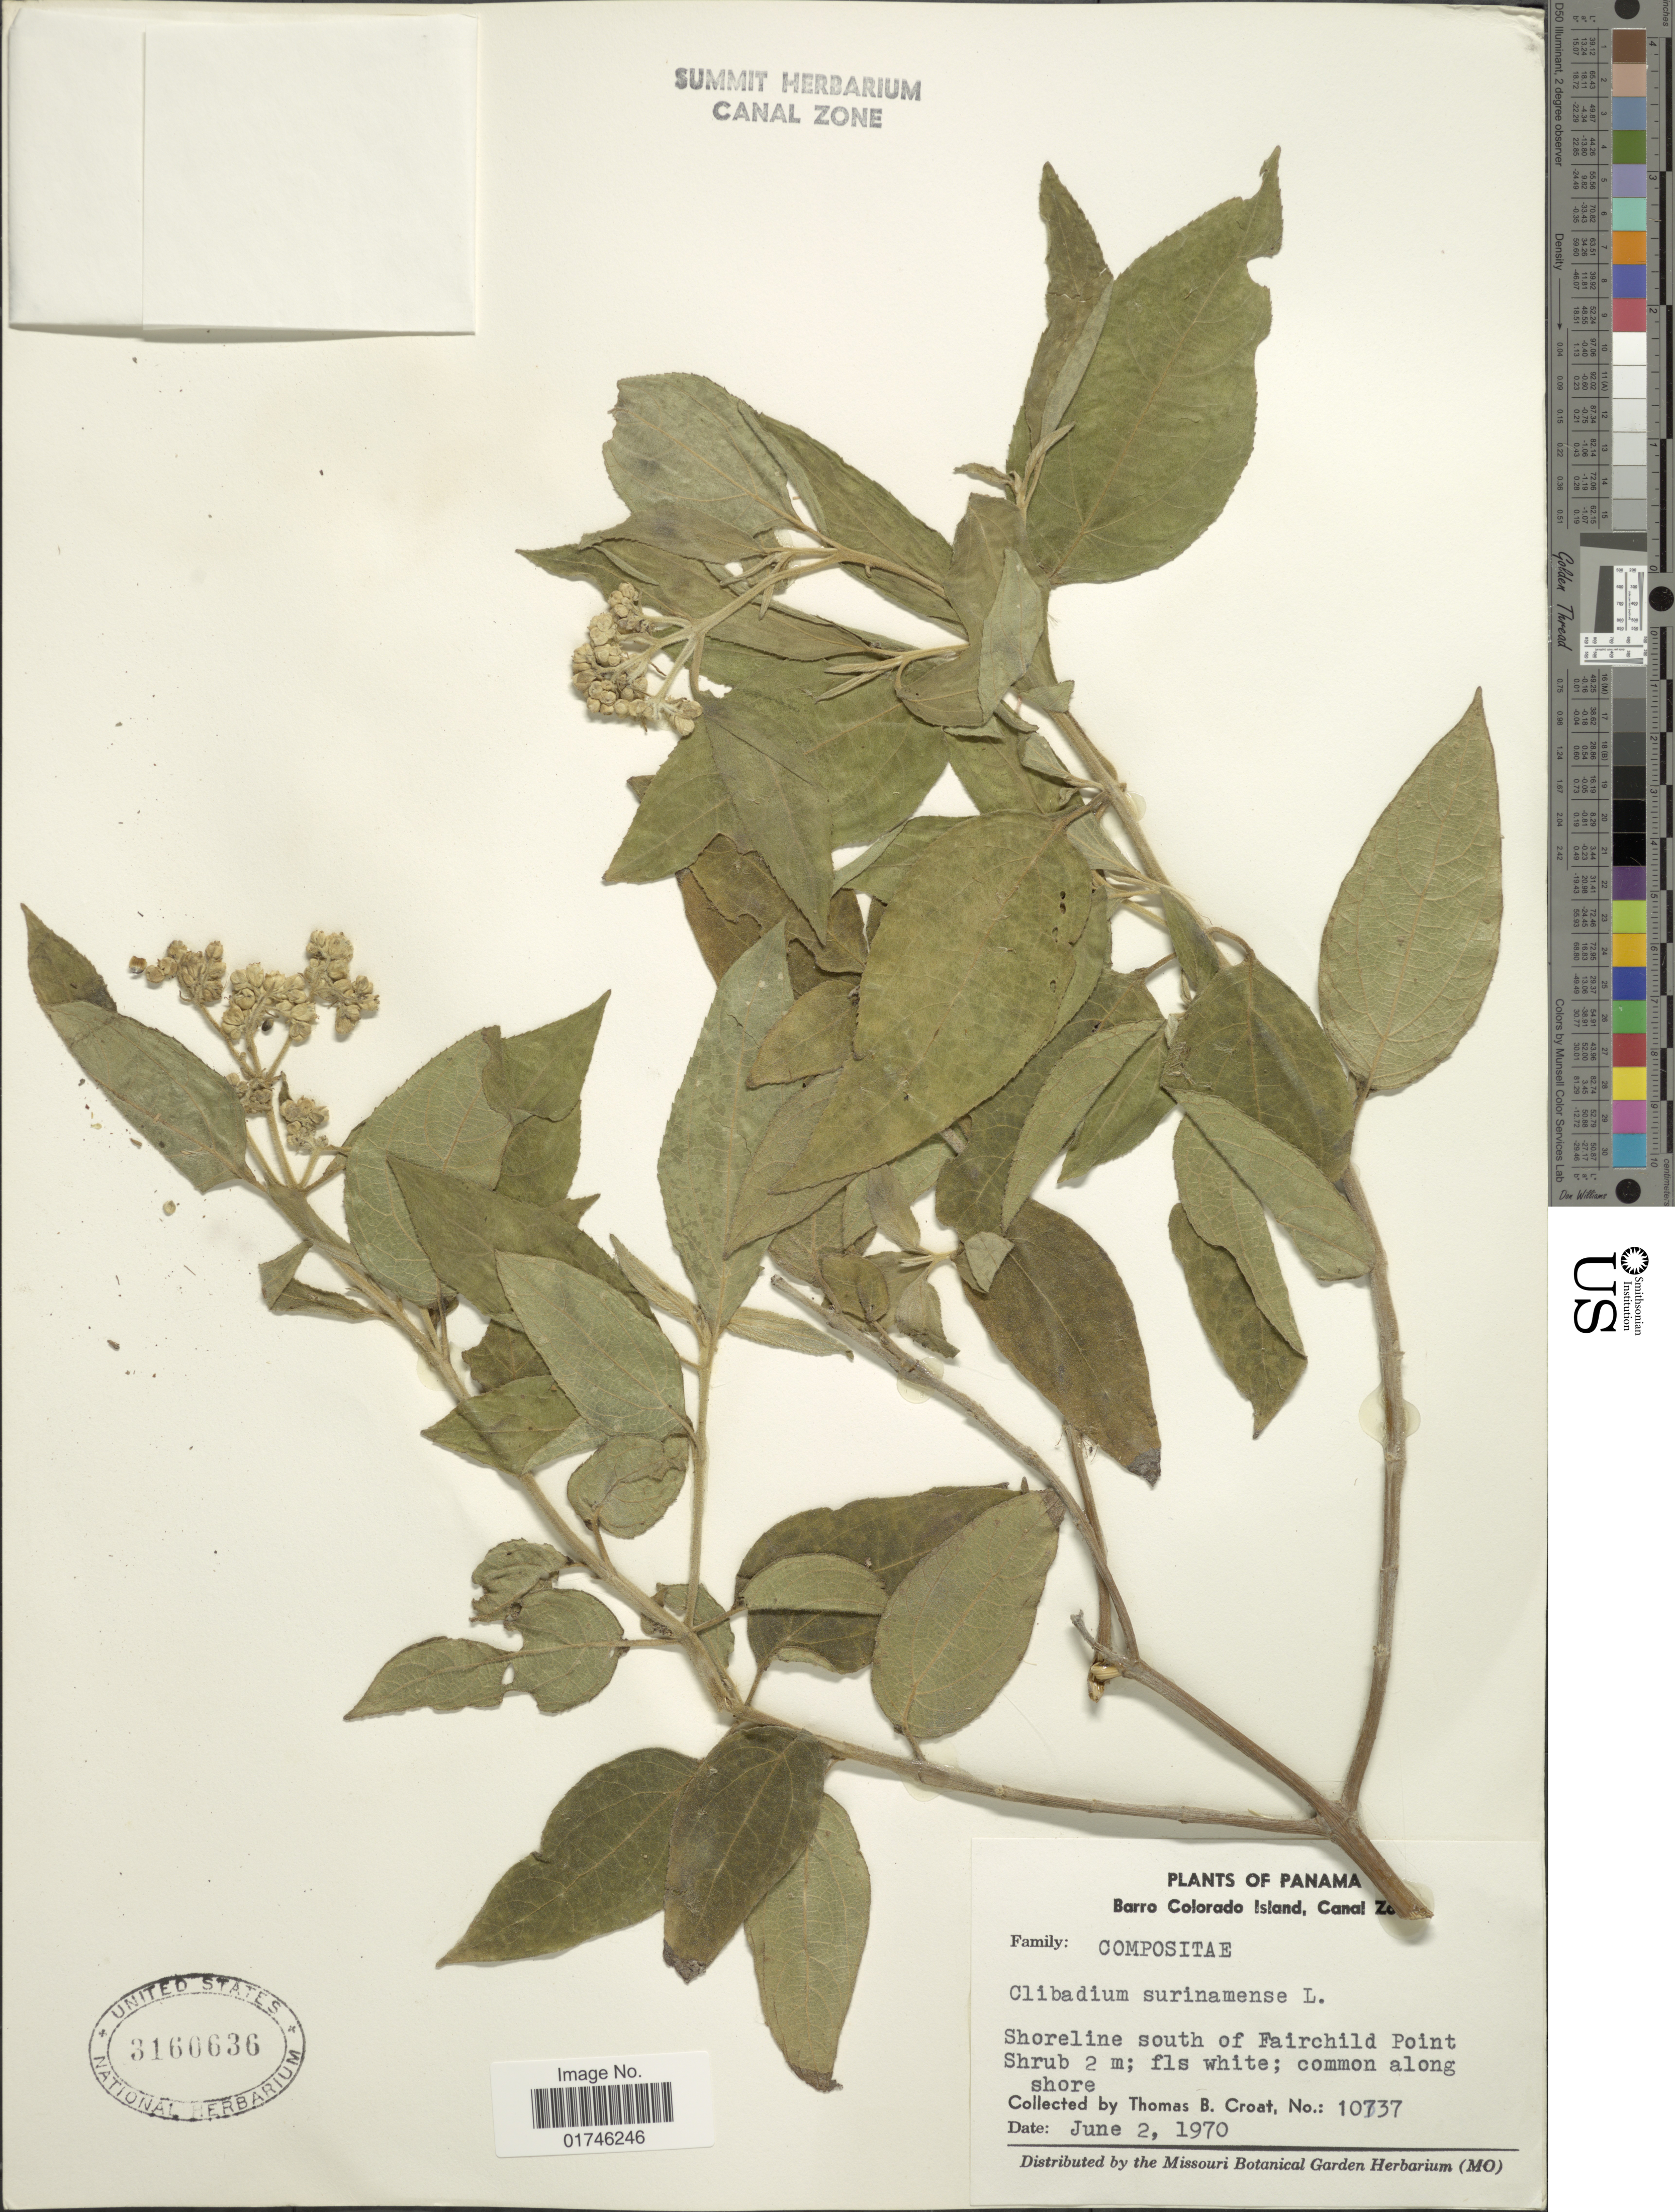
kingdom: Plantae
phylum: Tracheophyta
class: Magnoliopsida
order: Asterales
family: Asteraceae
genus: Clibadium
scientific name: Clibadium surinamense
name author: L.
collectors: T. B. Croat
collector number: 10737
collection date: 1970-06-02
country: Panama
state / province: Panamá Oeste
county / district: Canal Zone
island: Barro Colorado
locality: Barro Colorado Island. Canal Zone. Shoreline south of Fairchild Point,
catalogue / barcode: US 3160636